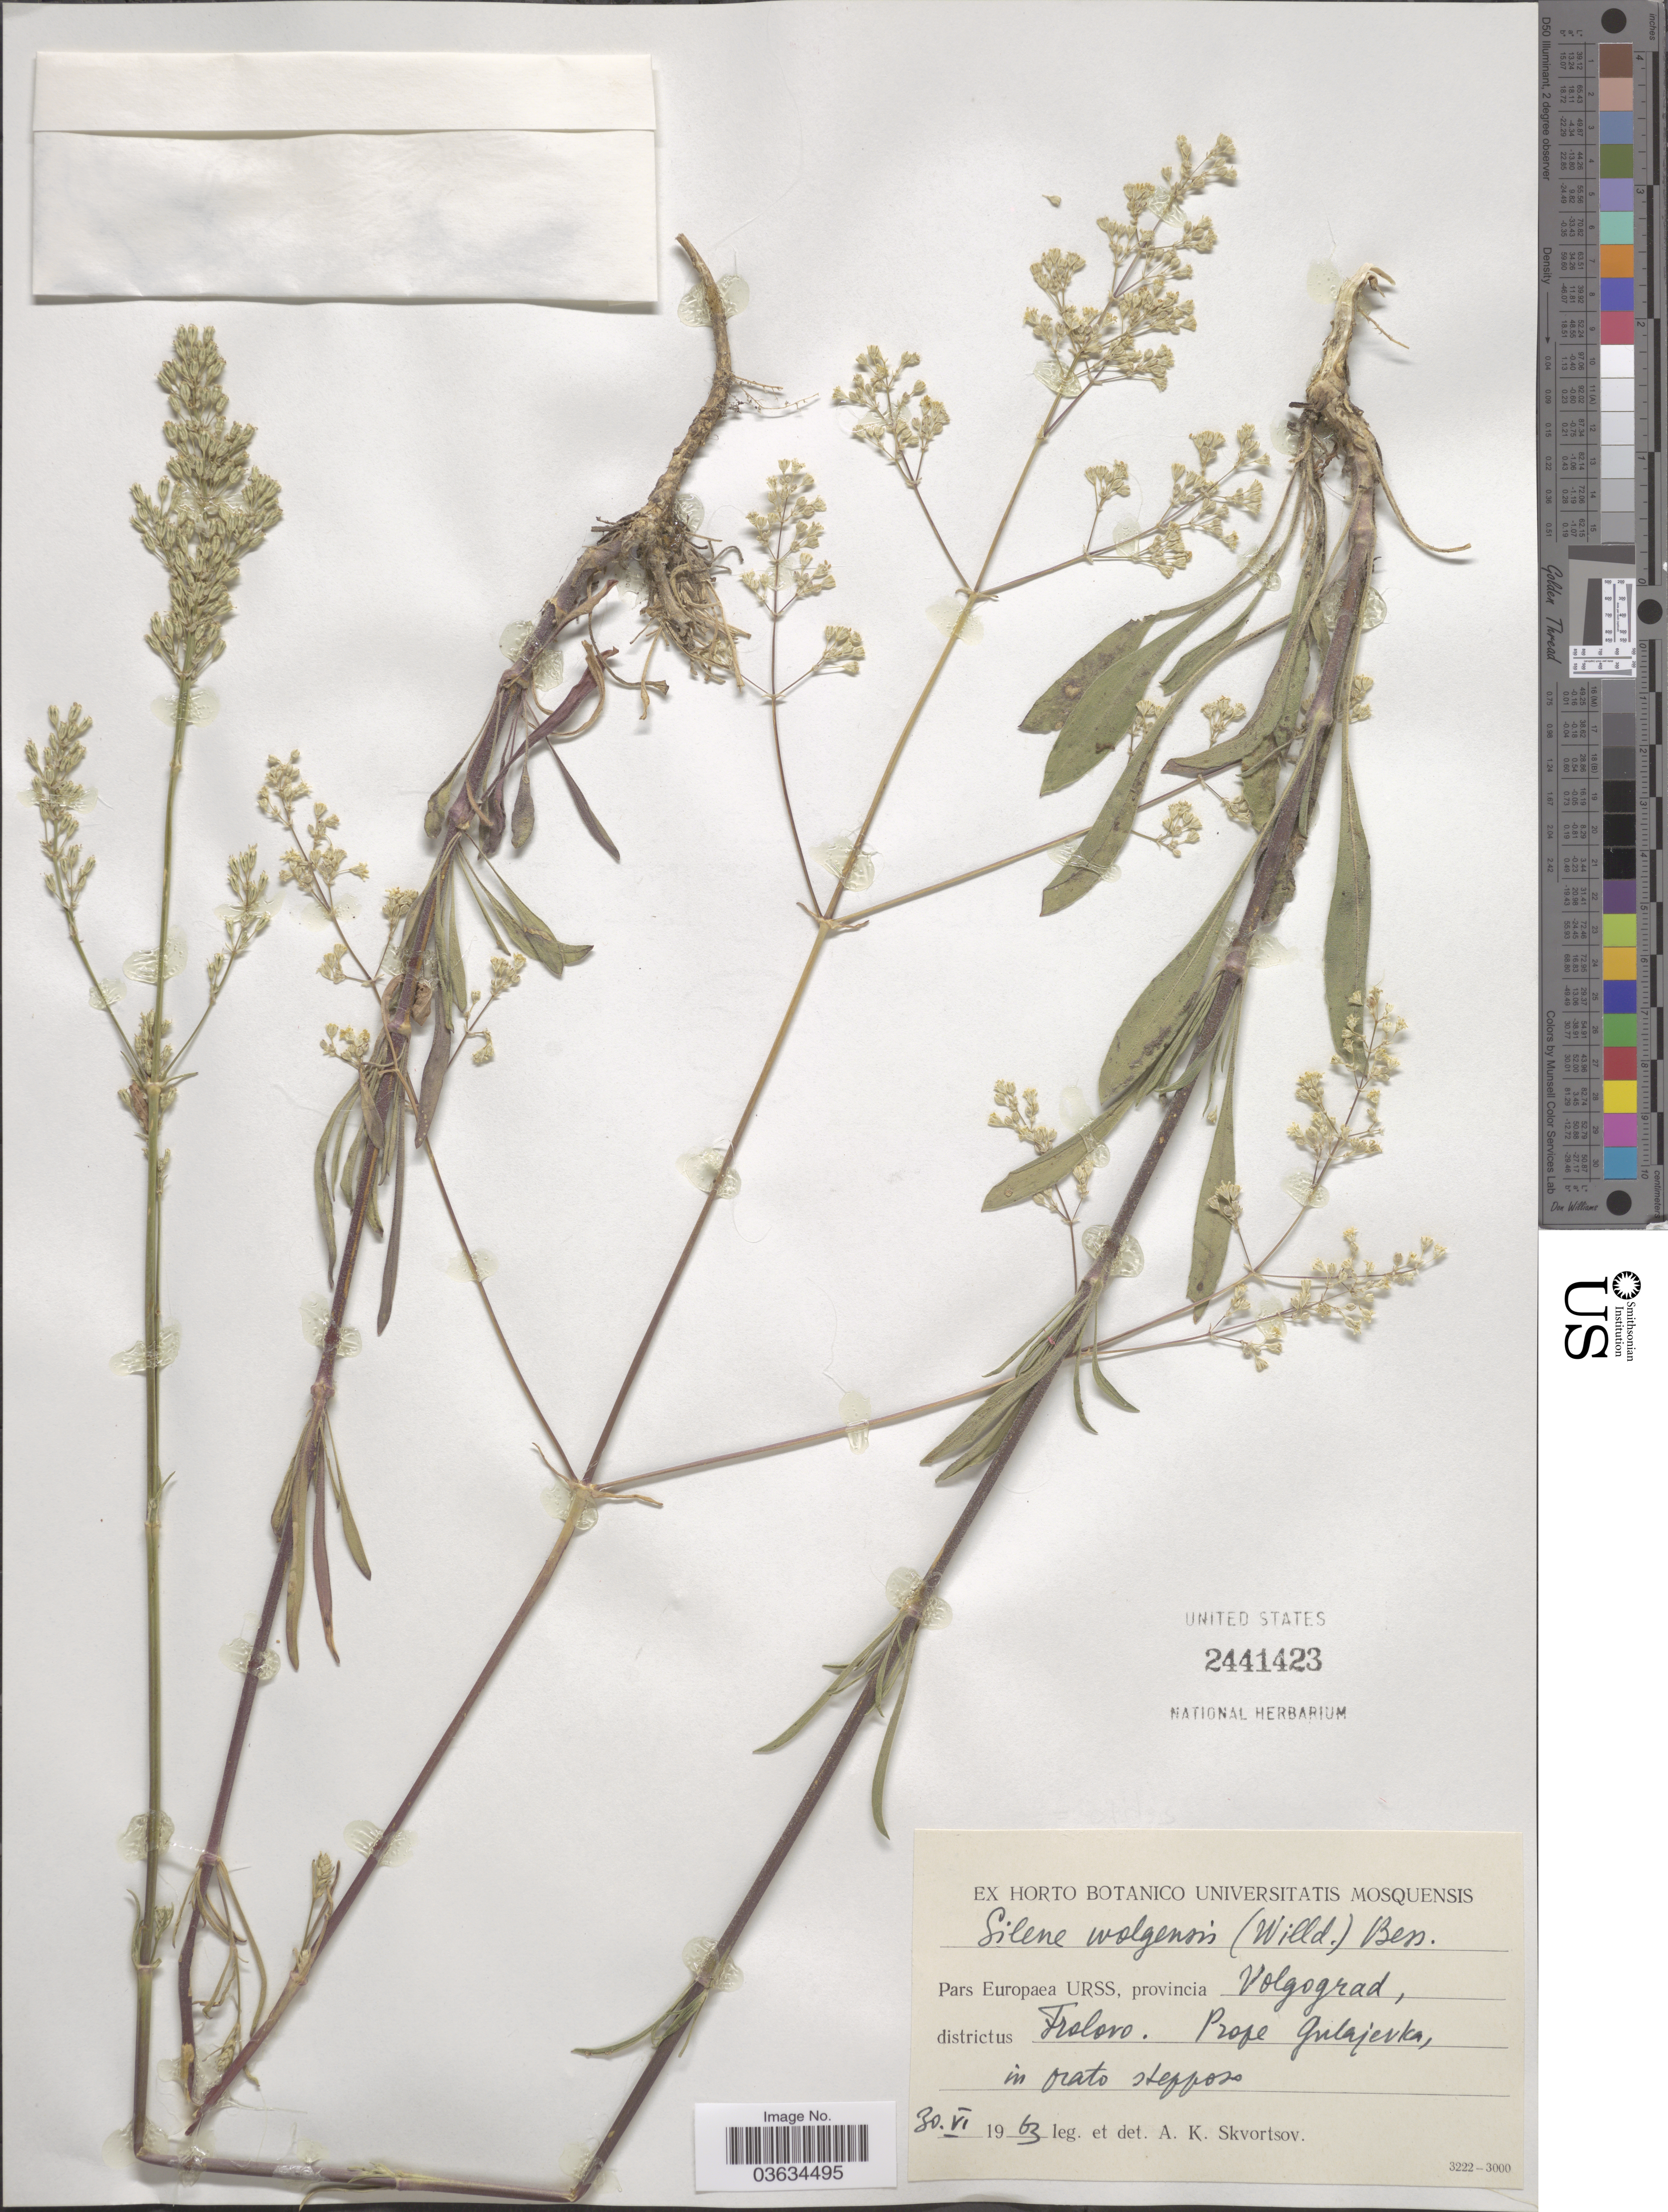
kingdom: Plantae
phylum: Tracheophyta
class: Magnoliopsida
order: Caryophyllales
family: Caryophyllaceae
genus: Silene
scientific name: Silene wolgensis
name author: (Hornem.) Otth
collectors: A. K. Skvortsov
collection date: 1963-06-30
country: Russian Federation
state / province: Volgograd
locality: Pars Europaea URSS, districtus Frolovo. Prope Gulajevka, in prato stepposo.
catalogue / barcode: US 2441423